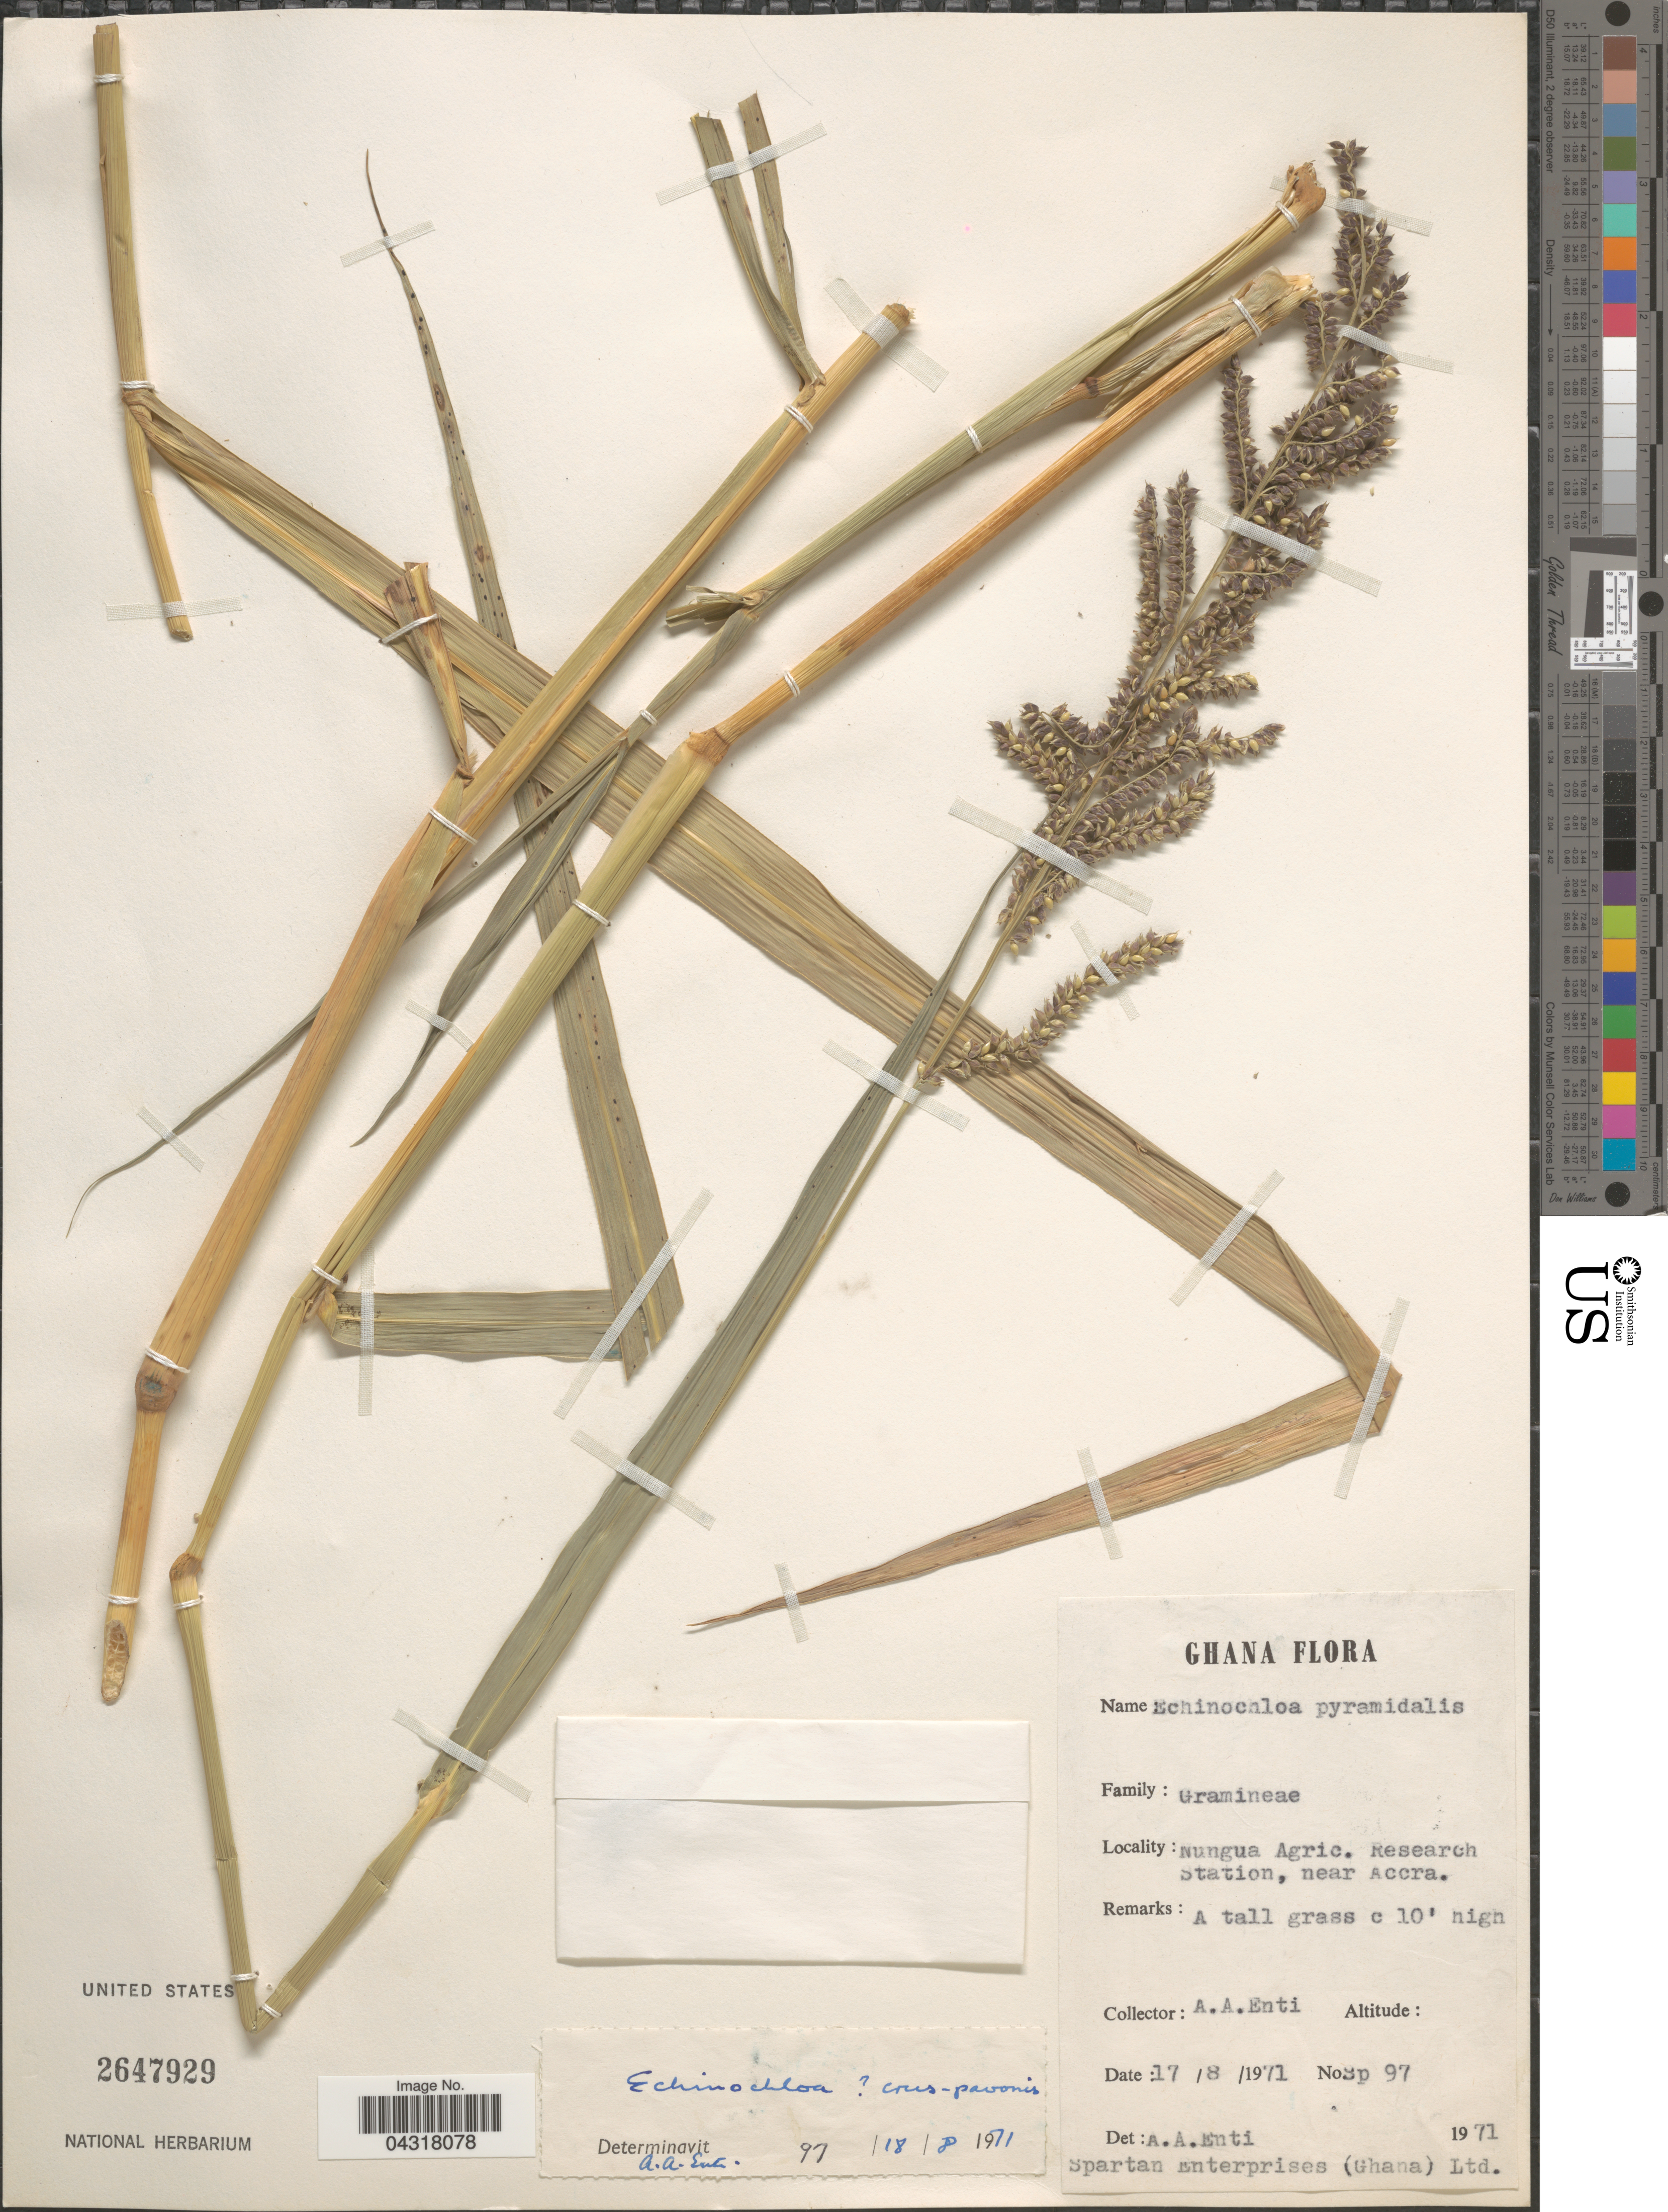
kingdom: Plantae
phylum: Tracheophyta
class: Liliopsida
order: Poales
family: Poaceae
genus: Echinochloa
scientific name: Echinochloa sp.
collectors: A. Enti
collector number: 3p97*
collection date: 1971-08-17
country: Ghana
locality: Nungua Agric. Research Station, near Accra.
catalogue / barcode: US 2647929